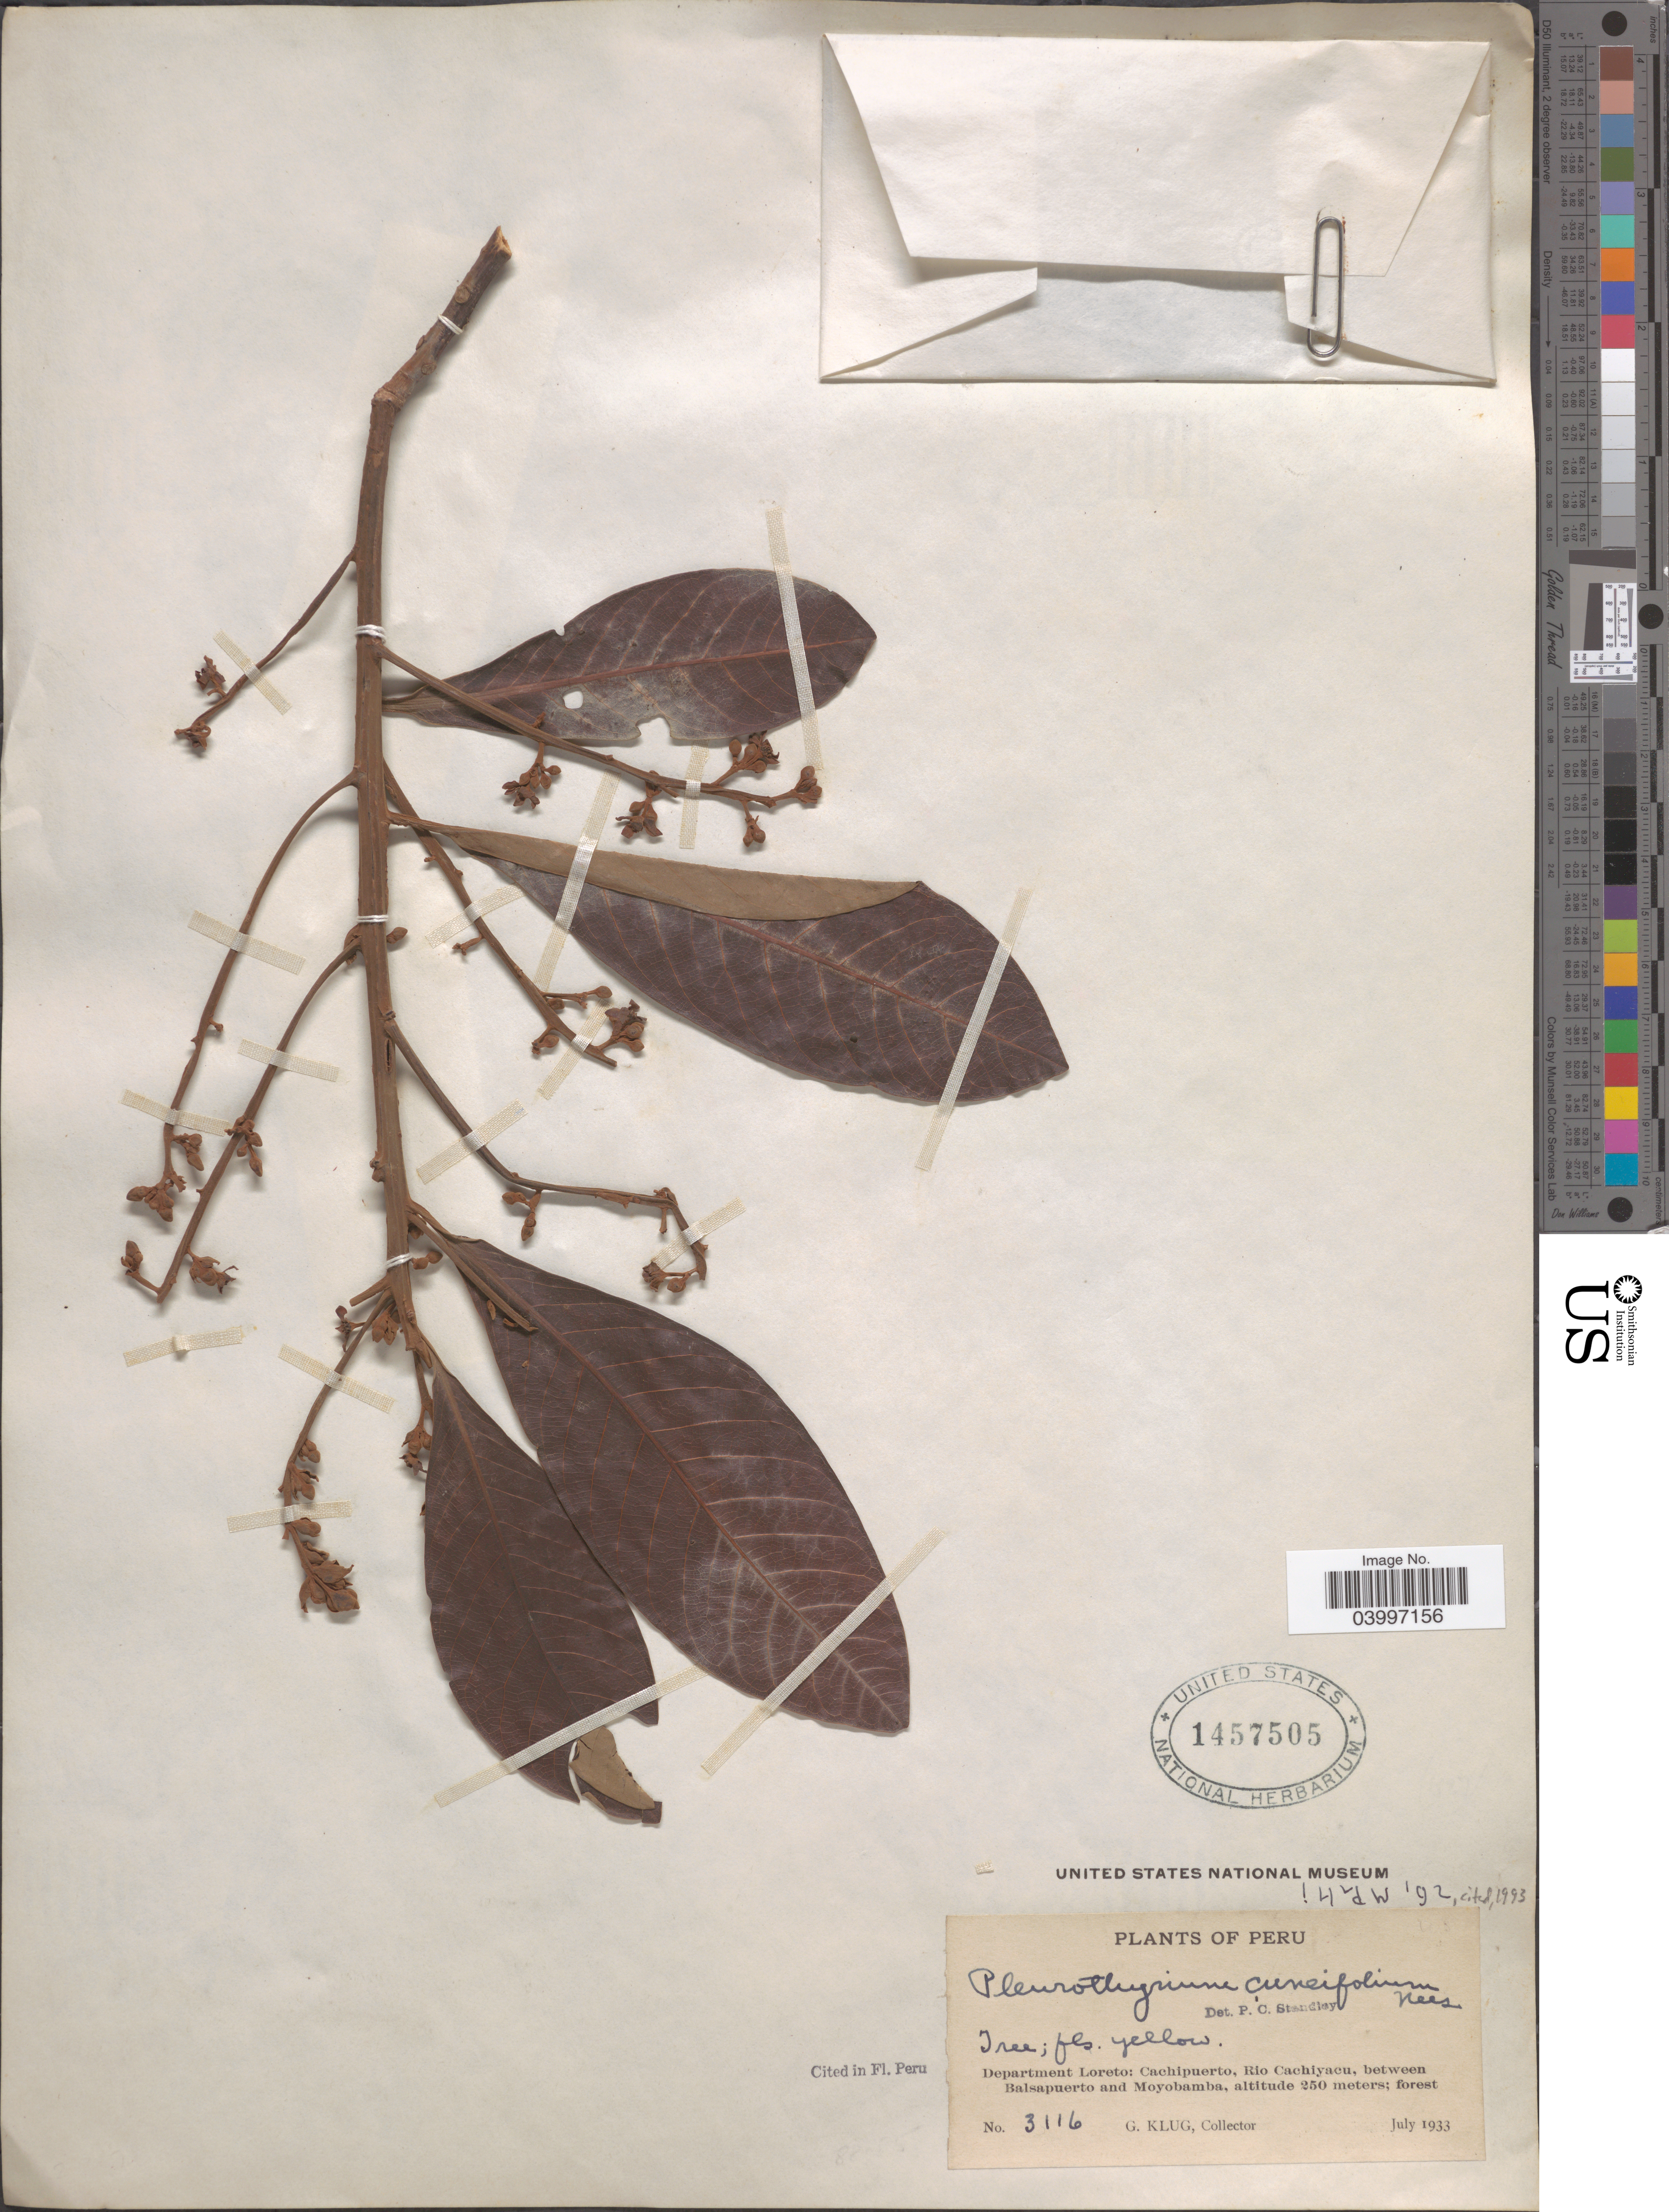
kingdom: Plantae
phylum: Tracheophyta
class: Magnoliopsida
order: Laurales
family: Lauraceae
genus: Pleurothyrium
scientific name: Pleurothyrium cuneifolium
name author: Nees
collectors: G. Klug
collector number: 3116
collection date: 1933-07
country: Peru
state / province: Loreto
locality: Department Loreto: Cachipuerto, Rio Cachiyacu, between Balsapuerto and Moyobamba.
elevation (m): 250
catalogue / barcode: US 1457505